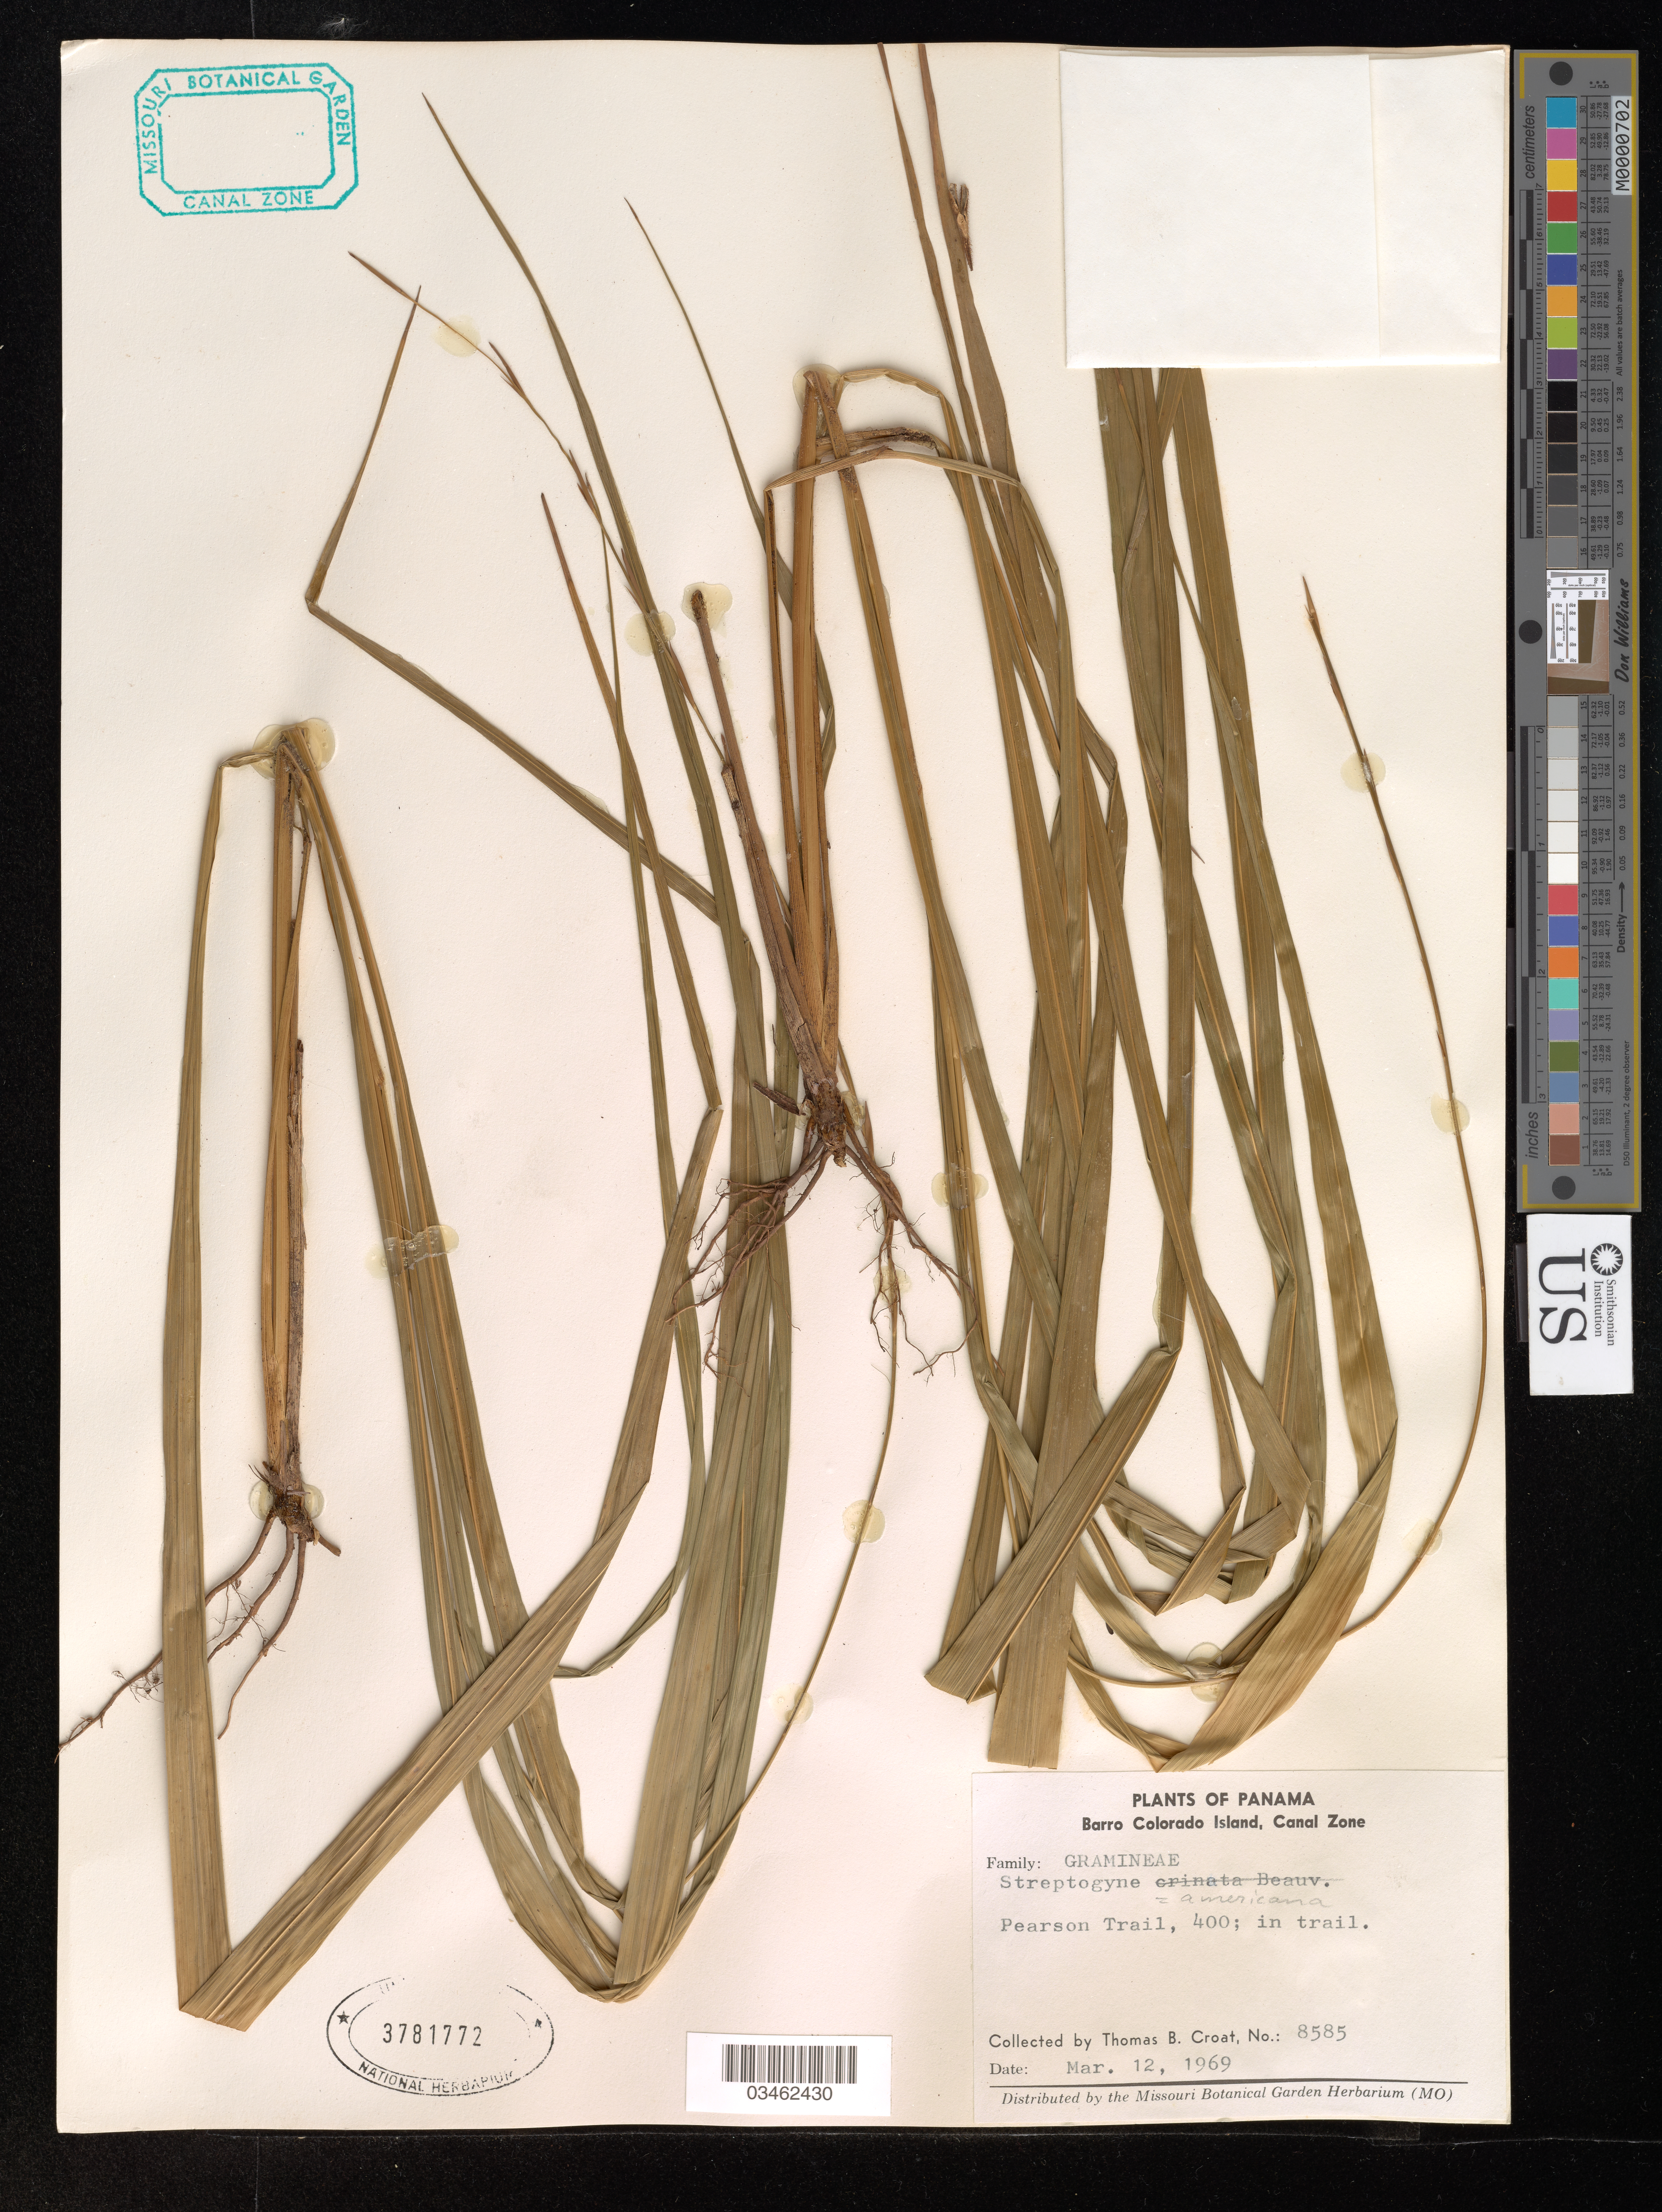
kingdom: Plantae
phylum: Tracheophyta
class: Liliopsida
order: Poales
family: Poaceae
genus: Streptogyna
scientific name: Streptogyna americana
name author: C.E. Hubb.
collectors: T. B. Croat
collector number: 8585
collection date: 1969-03-12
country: Panama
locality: Barro Colorado Island, Canal Zone. Pearson Trail, 400?.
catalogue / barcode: US 3781772